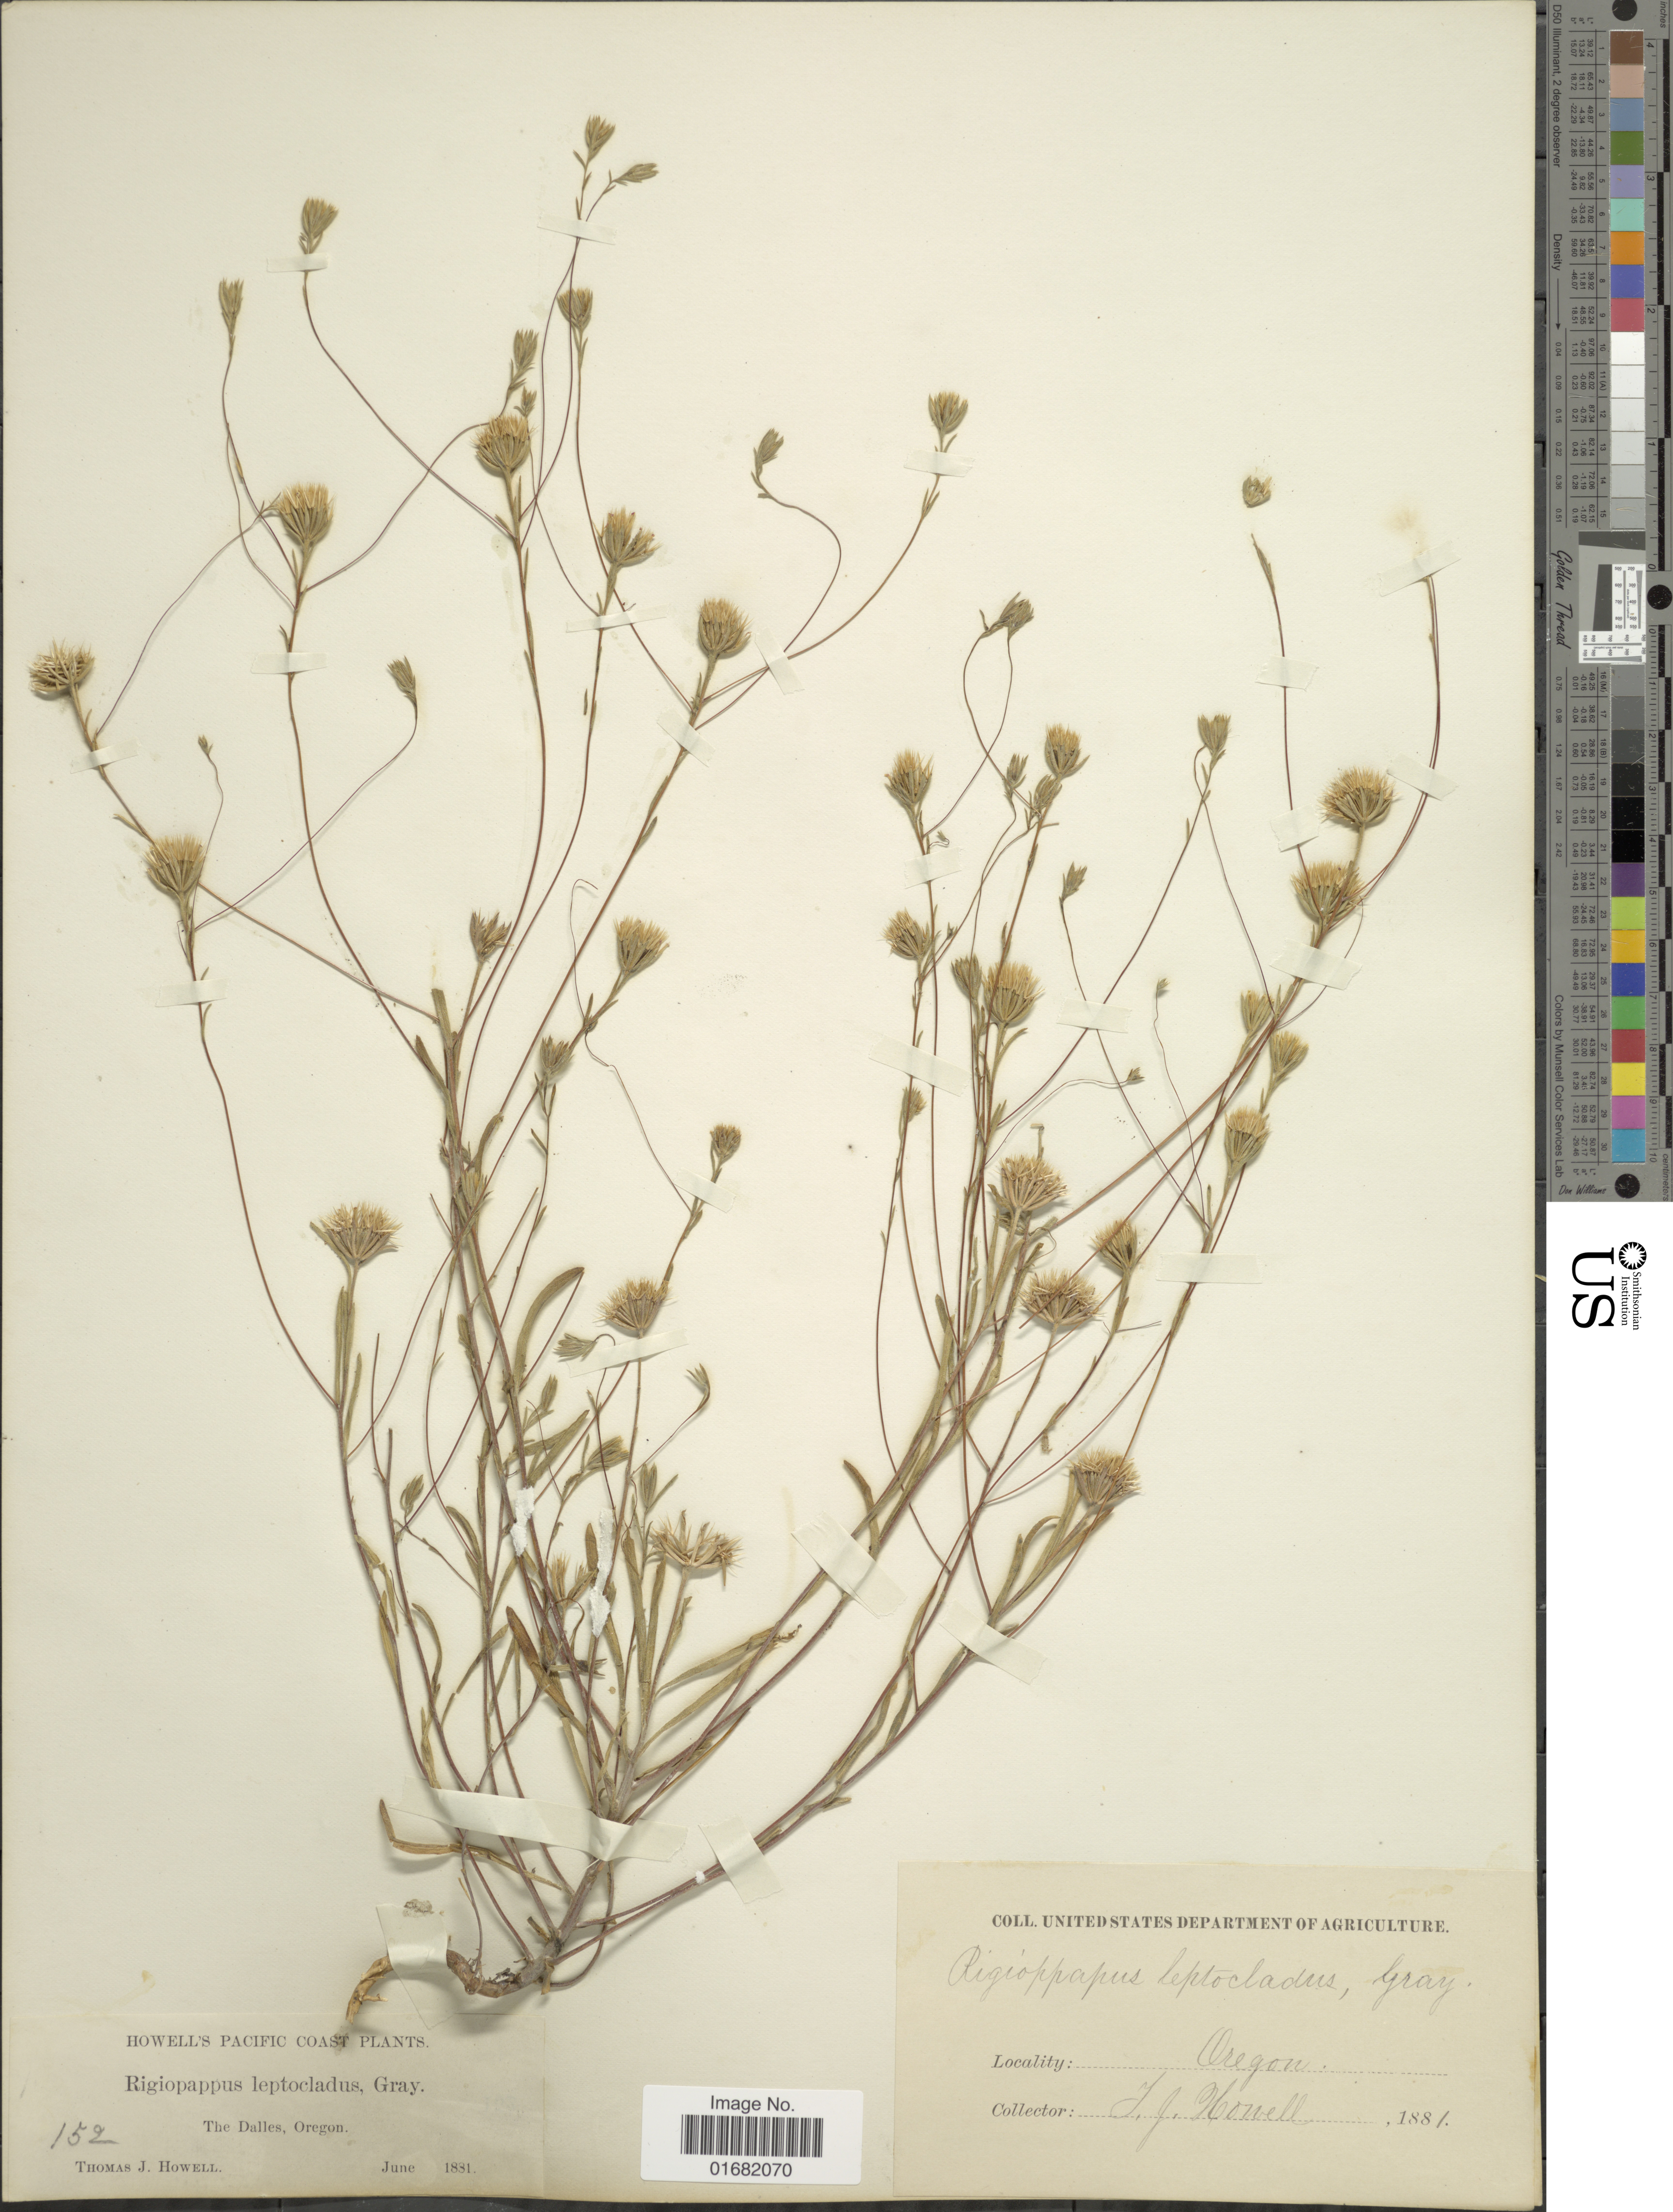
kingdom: Plantae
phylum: Tracheophyta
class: Magnoliopsida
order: Asterales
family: Asteraceae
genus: Rigiopappus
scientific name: Rigiopappus leptocladus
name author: A. Gray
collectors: T. J. Howell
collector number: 152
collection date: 1881-06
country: United States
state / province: Oregon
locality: Pacific Coast. The Dalles